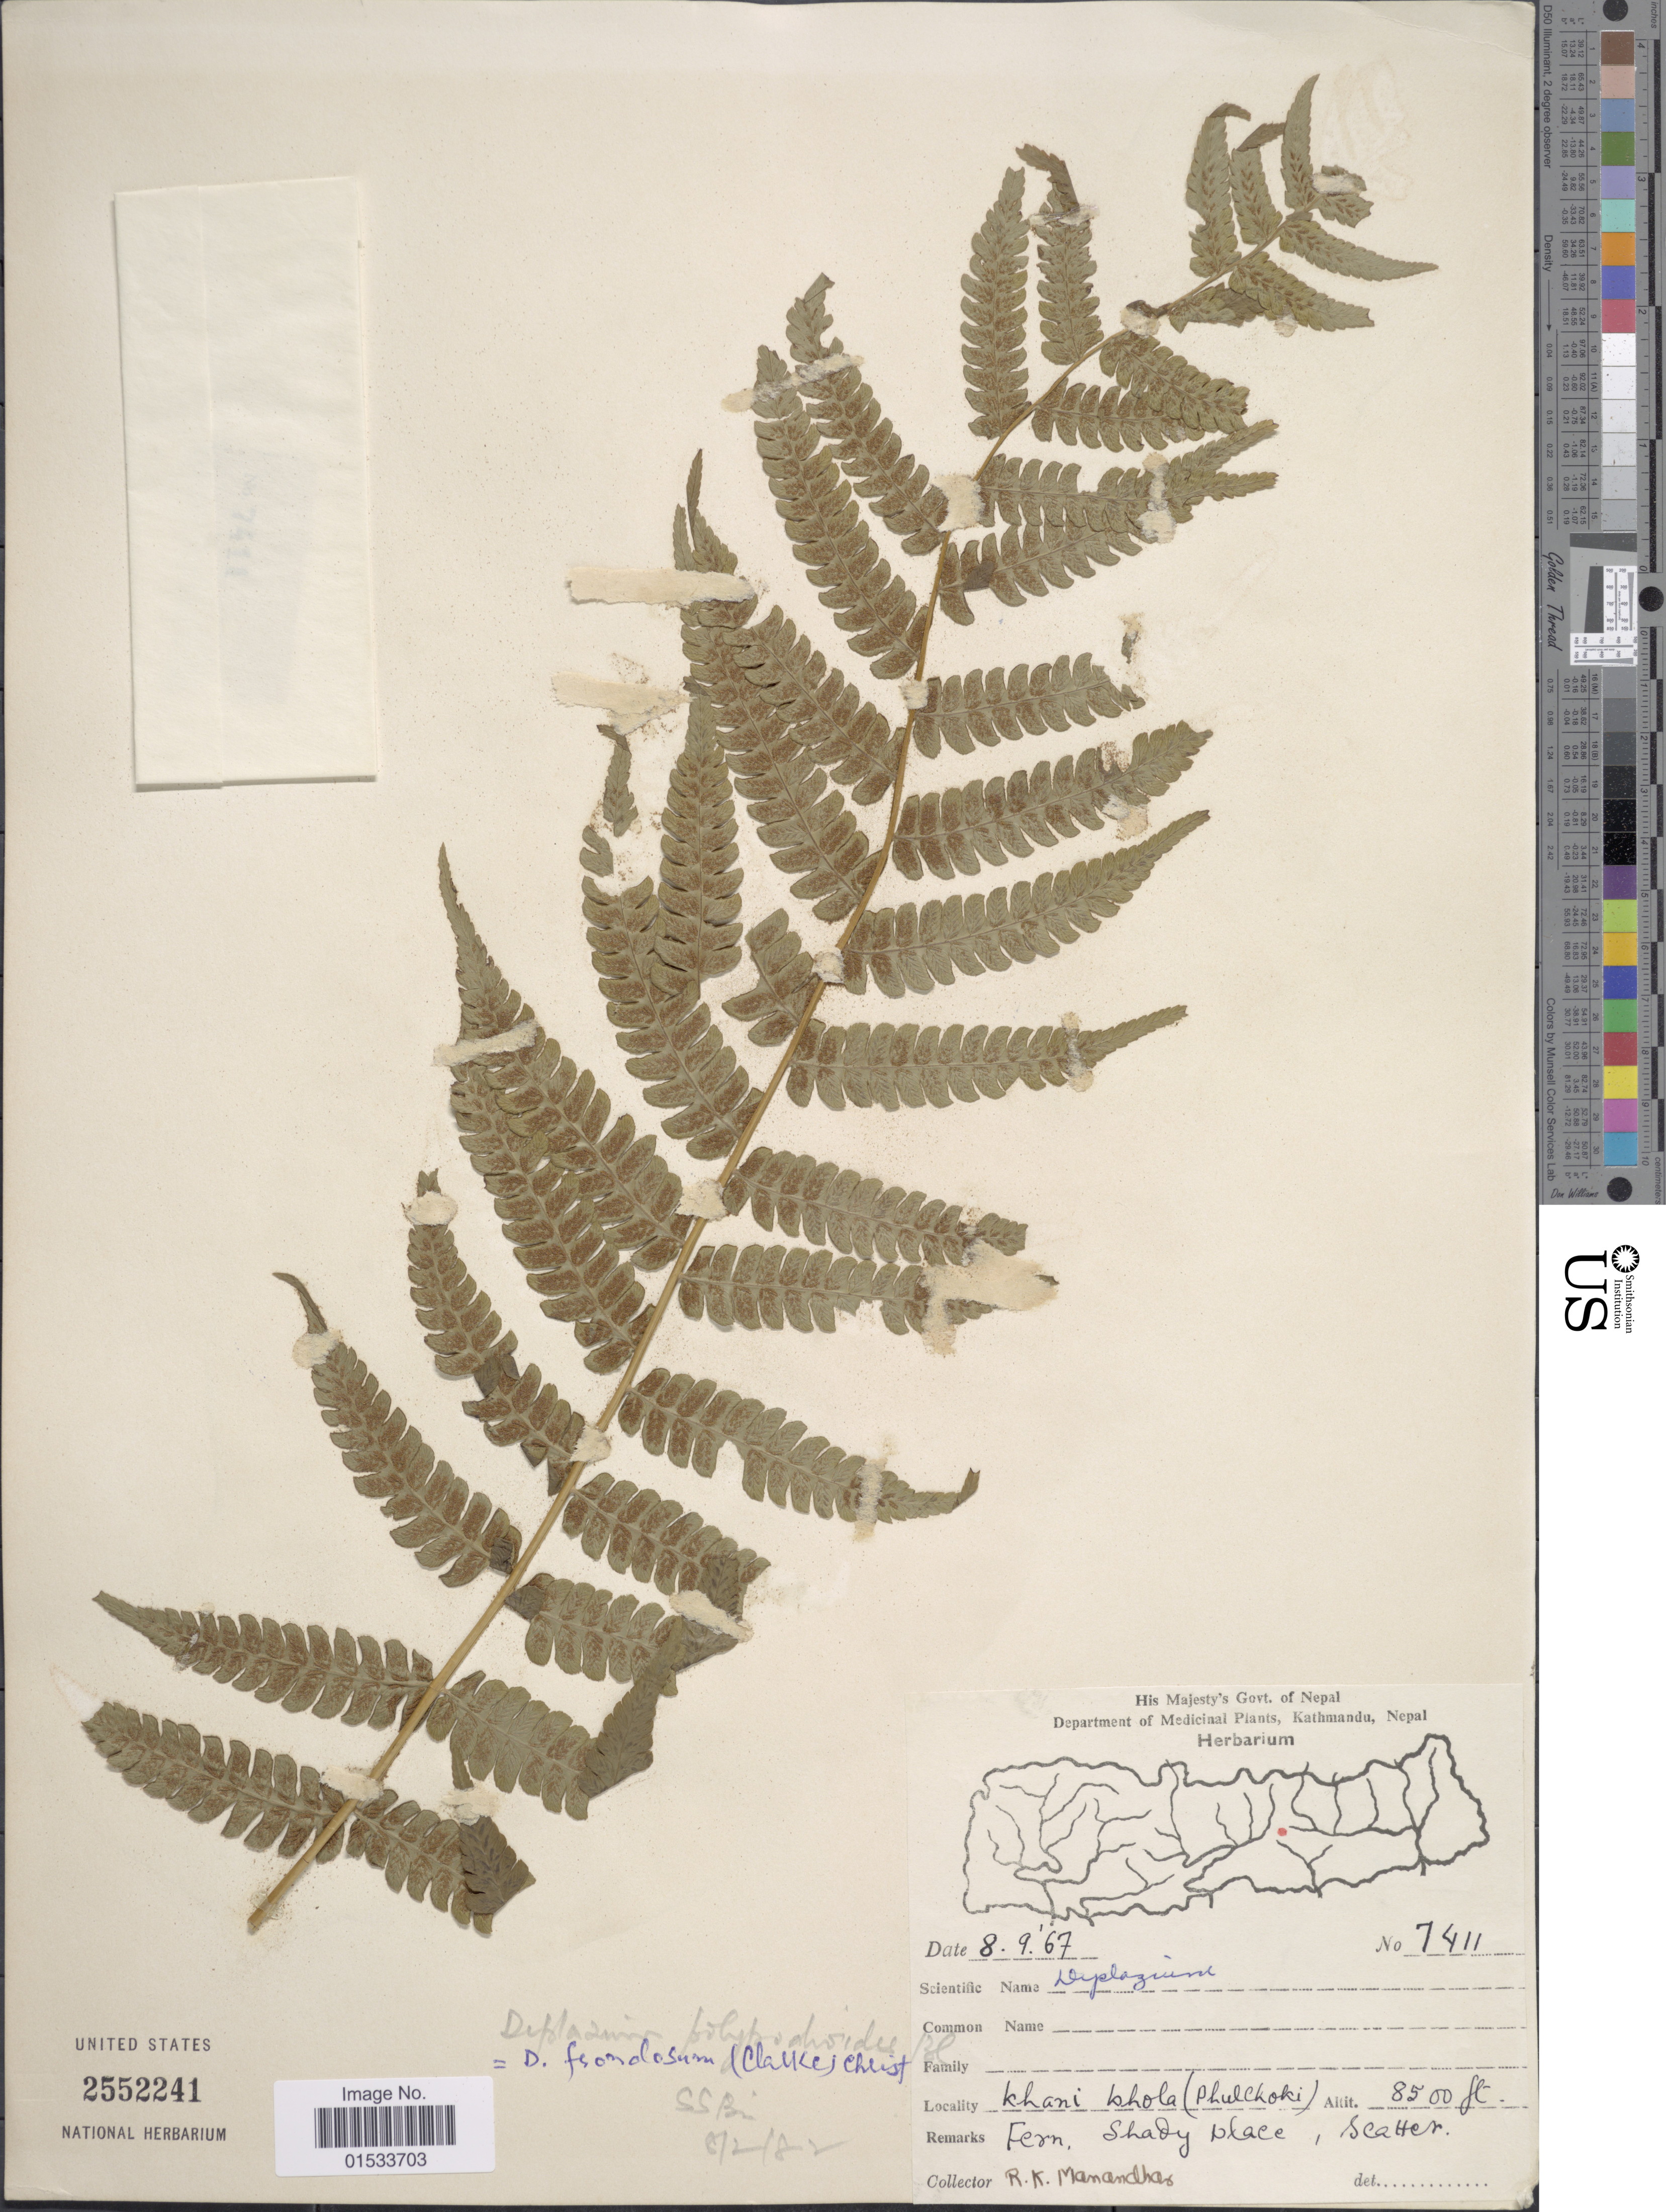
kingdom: Plantae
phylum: Tracheophyta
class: Polypodiopsida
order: Polypodiales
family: Athyriaceae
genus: Diplazium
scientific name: Diplazium frondosum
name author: C. Chr.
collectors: R. Manandhar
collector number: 7411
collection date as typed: Transcribed d/m/y: 8/9/67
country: Nepal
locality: Kathmandu, Khani khola (Phulckoki)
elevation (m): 2591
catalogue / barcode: US 2552241